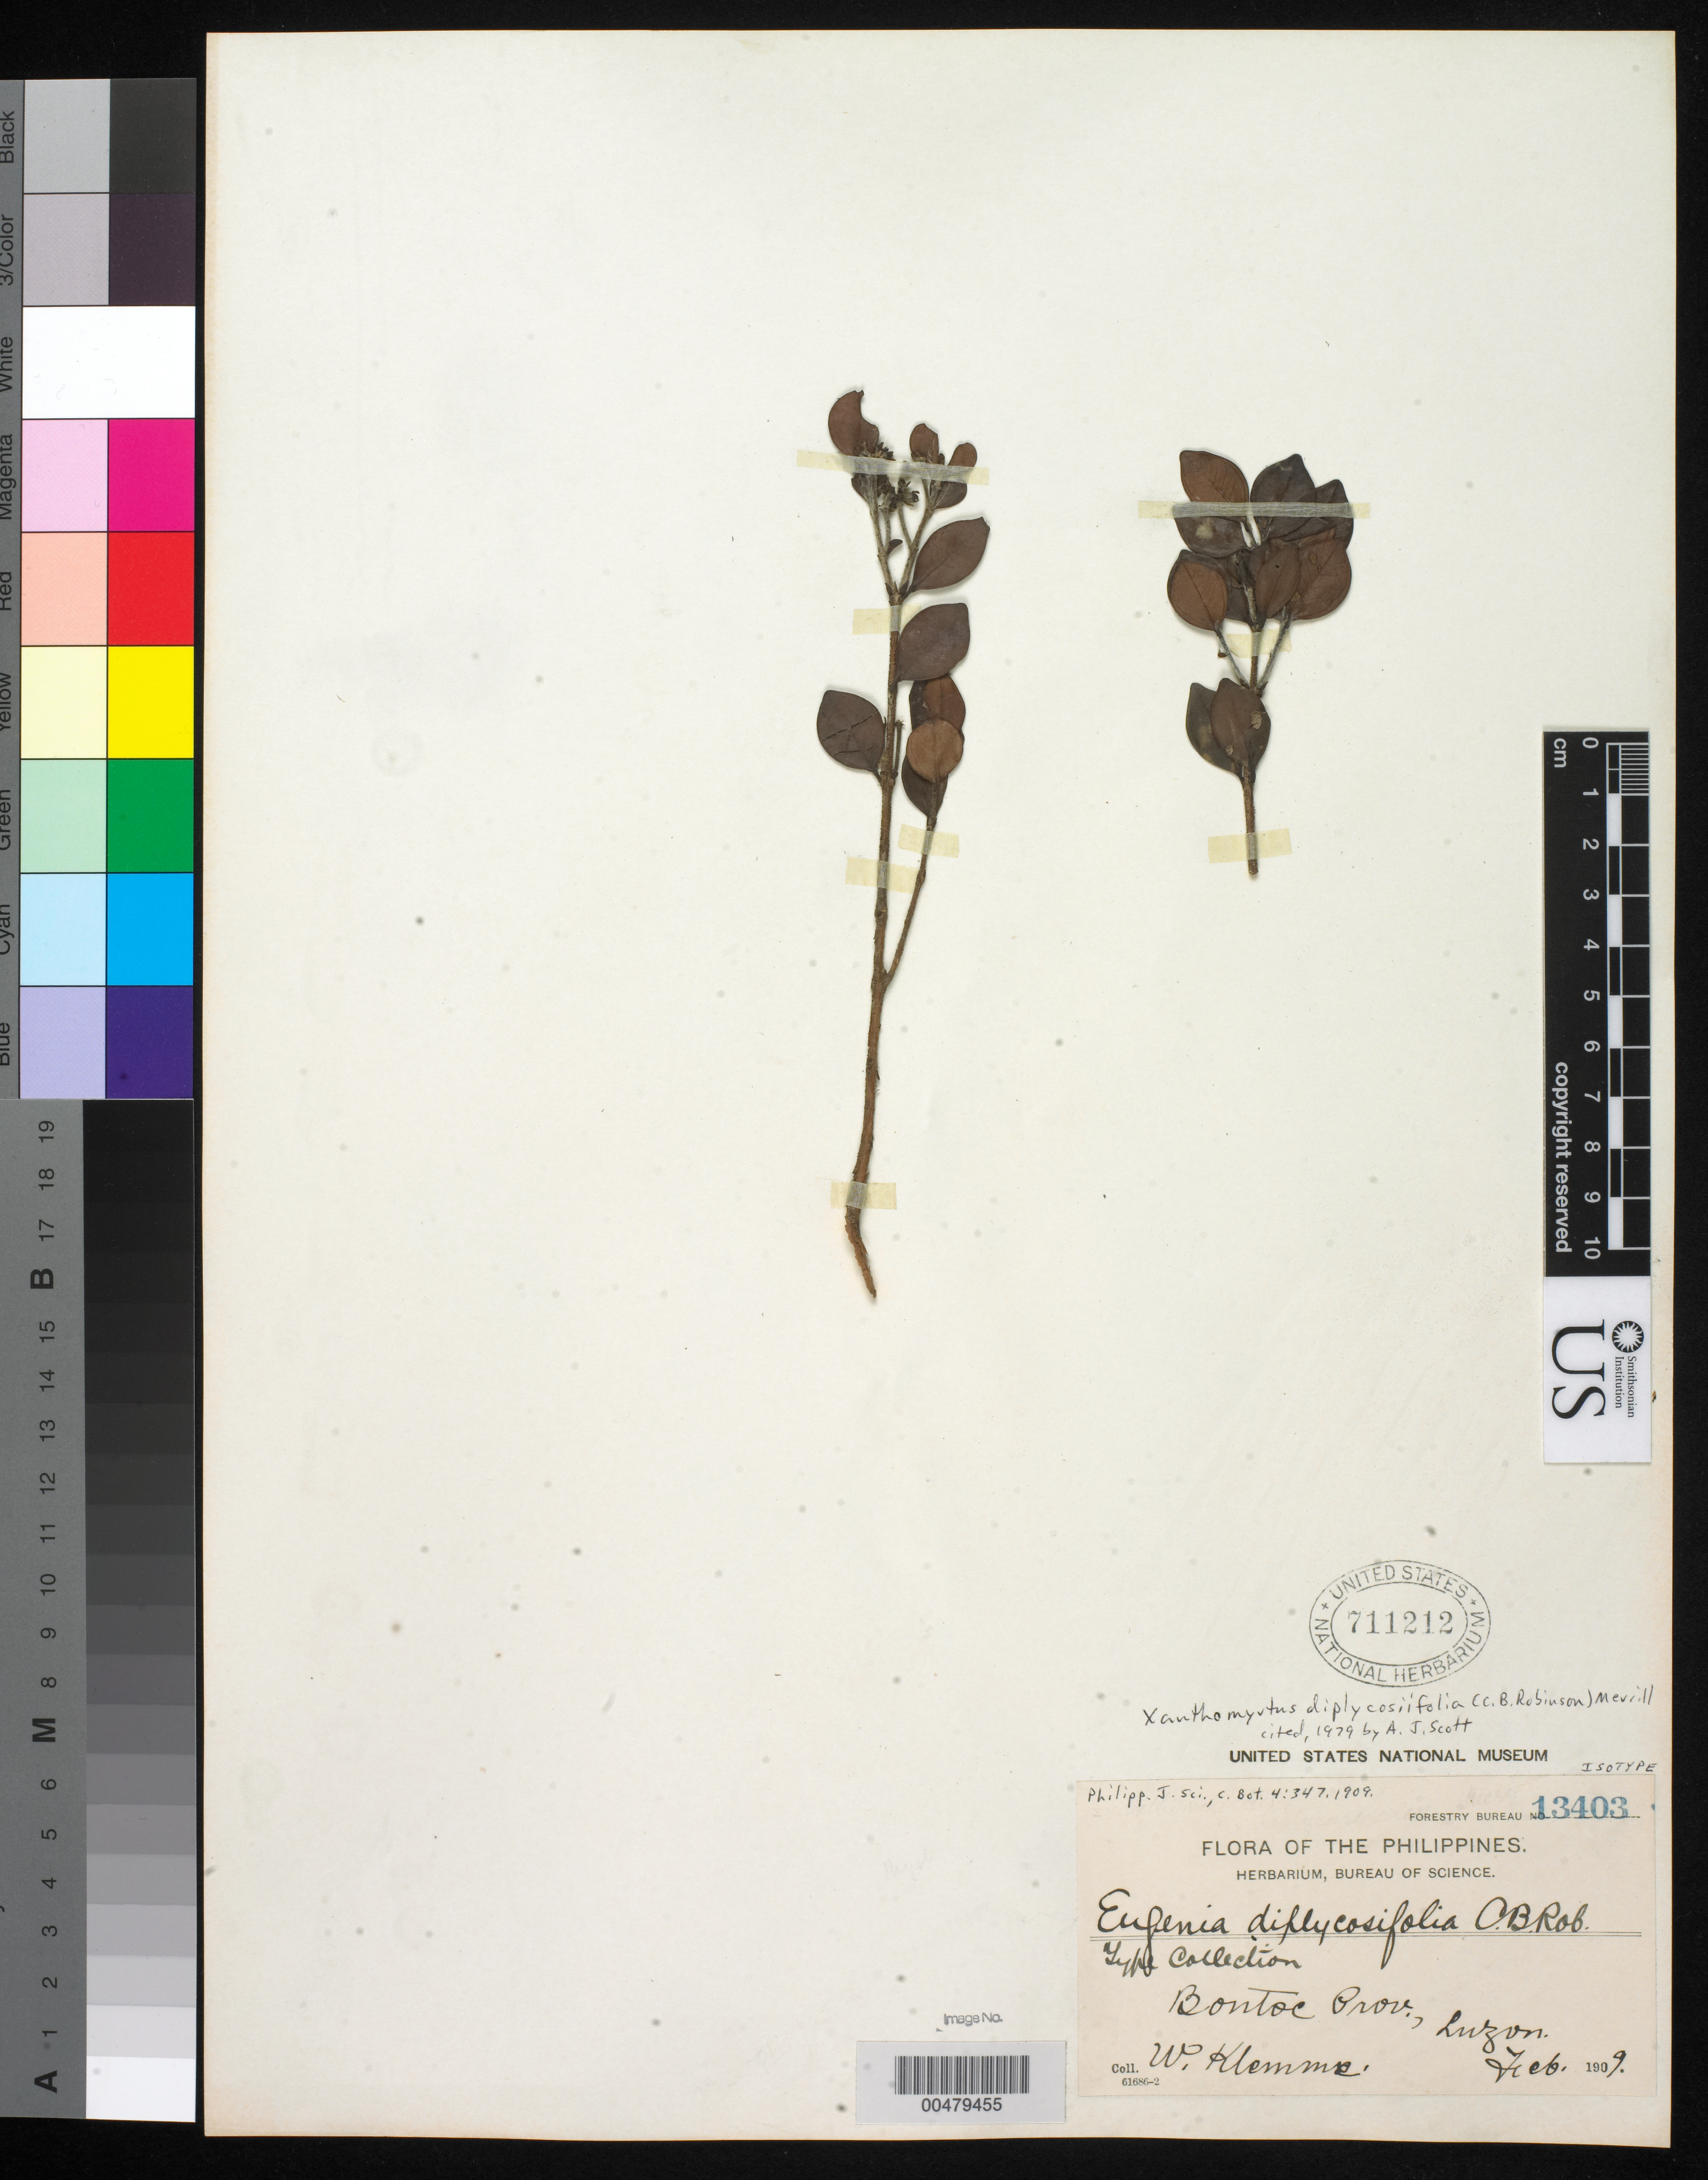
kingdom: Plantae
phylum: Tracheophyta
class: Magnoliopsida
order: Myrtales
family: Myrtaceae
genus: Eugenia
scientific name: Eugenia diplycosifolia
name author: C.B. Rob.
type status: Isotype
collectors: W. Klemms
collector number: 13403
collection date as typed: Feb 1909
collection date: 1909-02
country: Philippines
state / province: Cordillera (Administrative Region)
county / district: Mountain province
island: Luzon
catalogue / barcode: US 711212